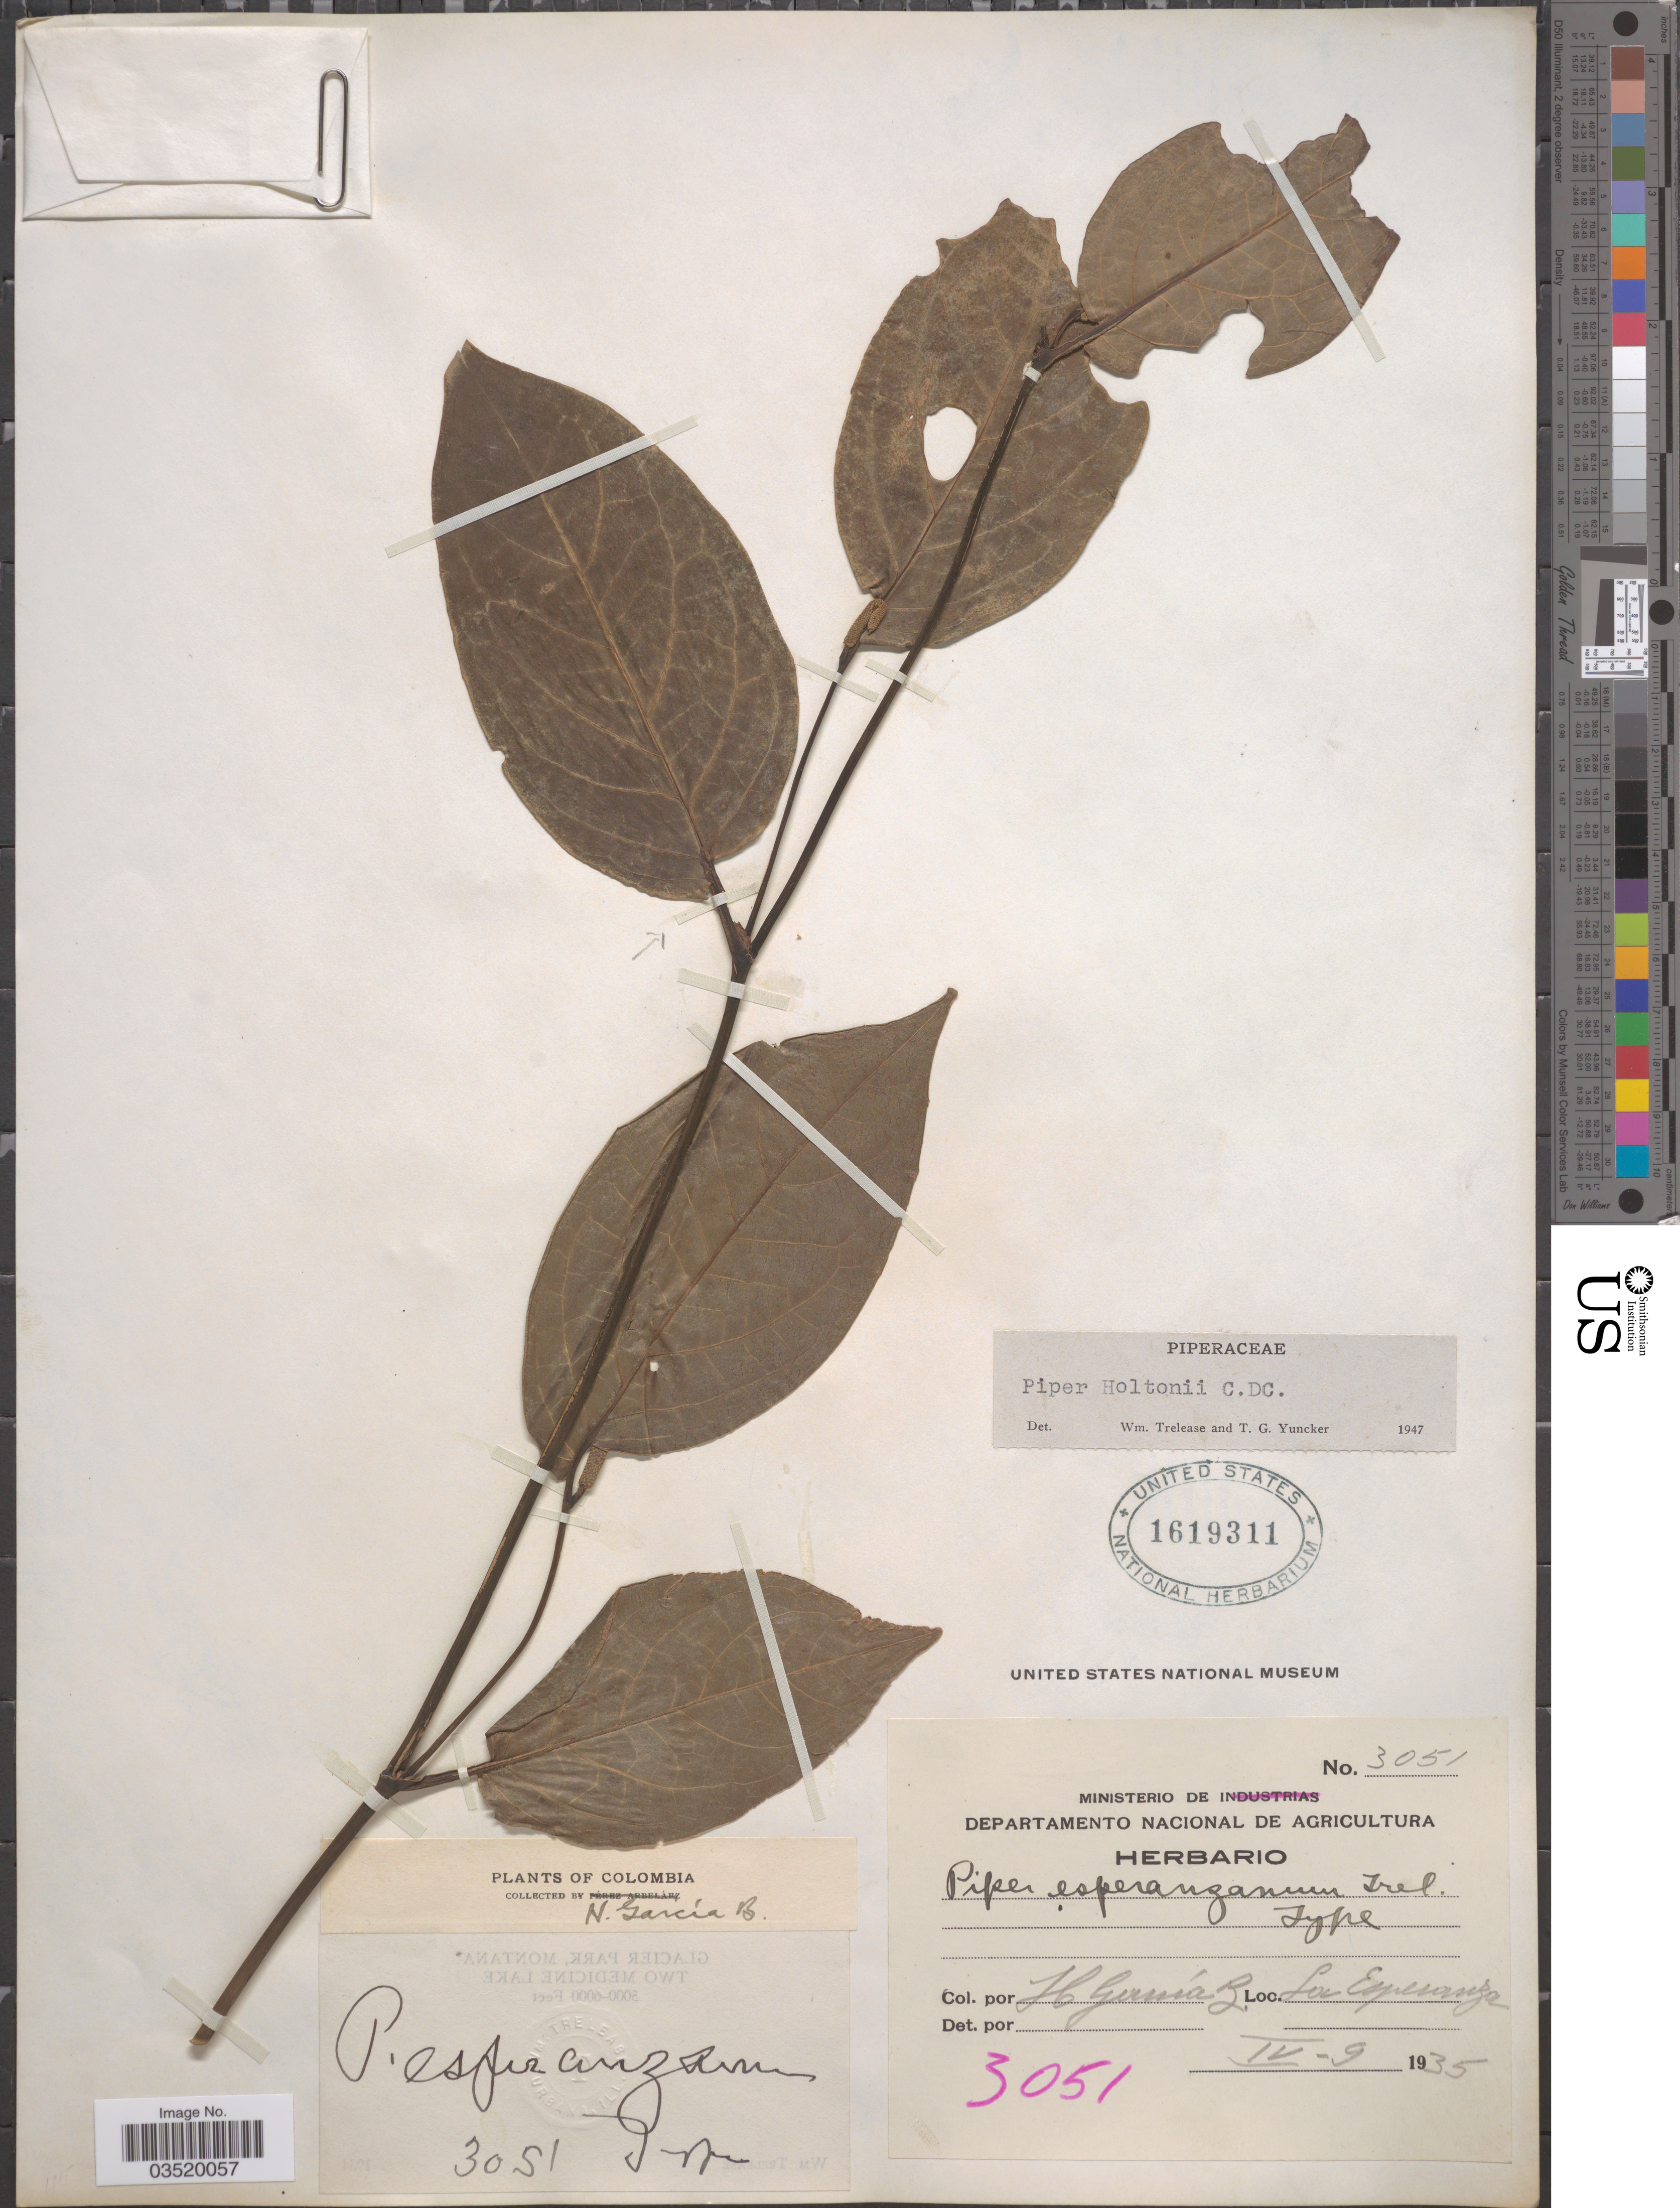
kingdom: Plantae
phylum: Tracheophyta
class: Magnoliopsida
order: Piperales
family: Piperaceae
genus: Piper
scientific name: Piper holtonii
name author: Trel.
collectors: H. García B.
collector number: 3051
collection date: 1935-04-09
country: Colombia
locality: La Esperanza.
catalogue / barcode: US 1619311